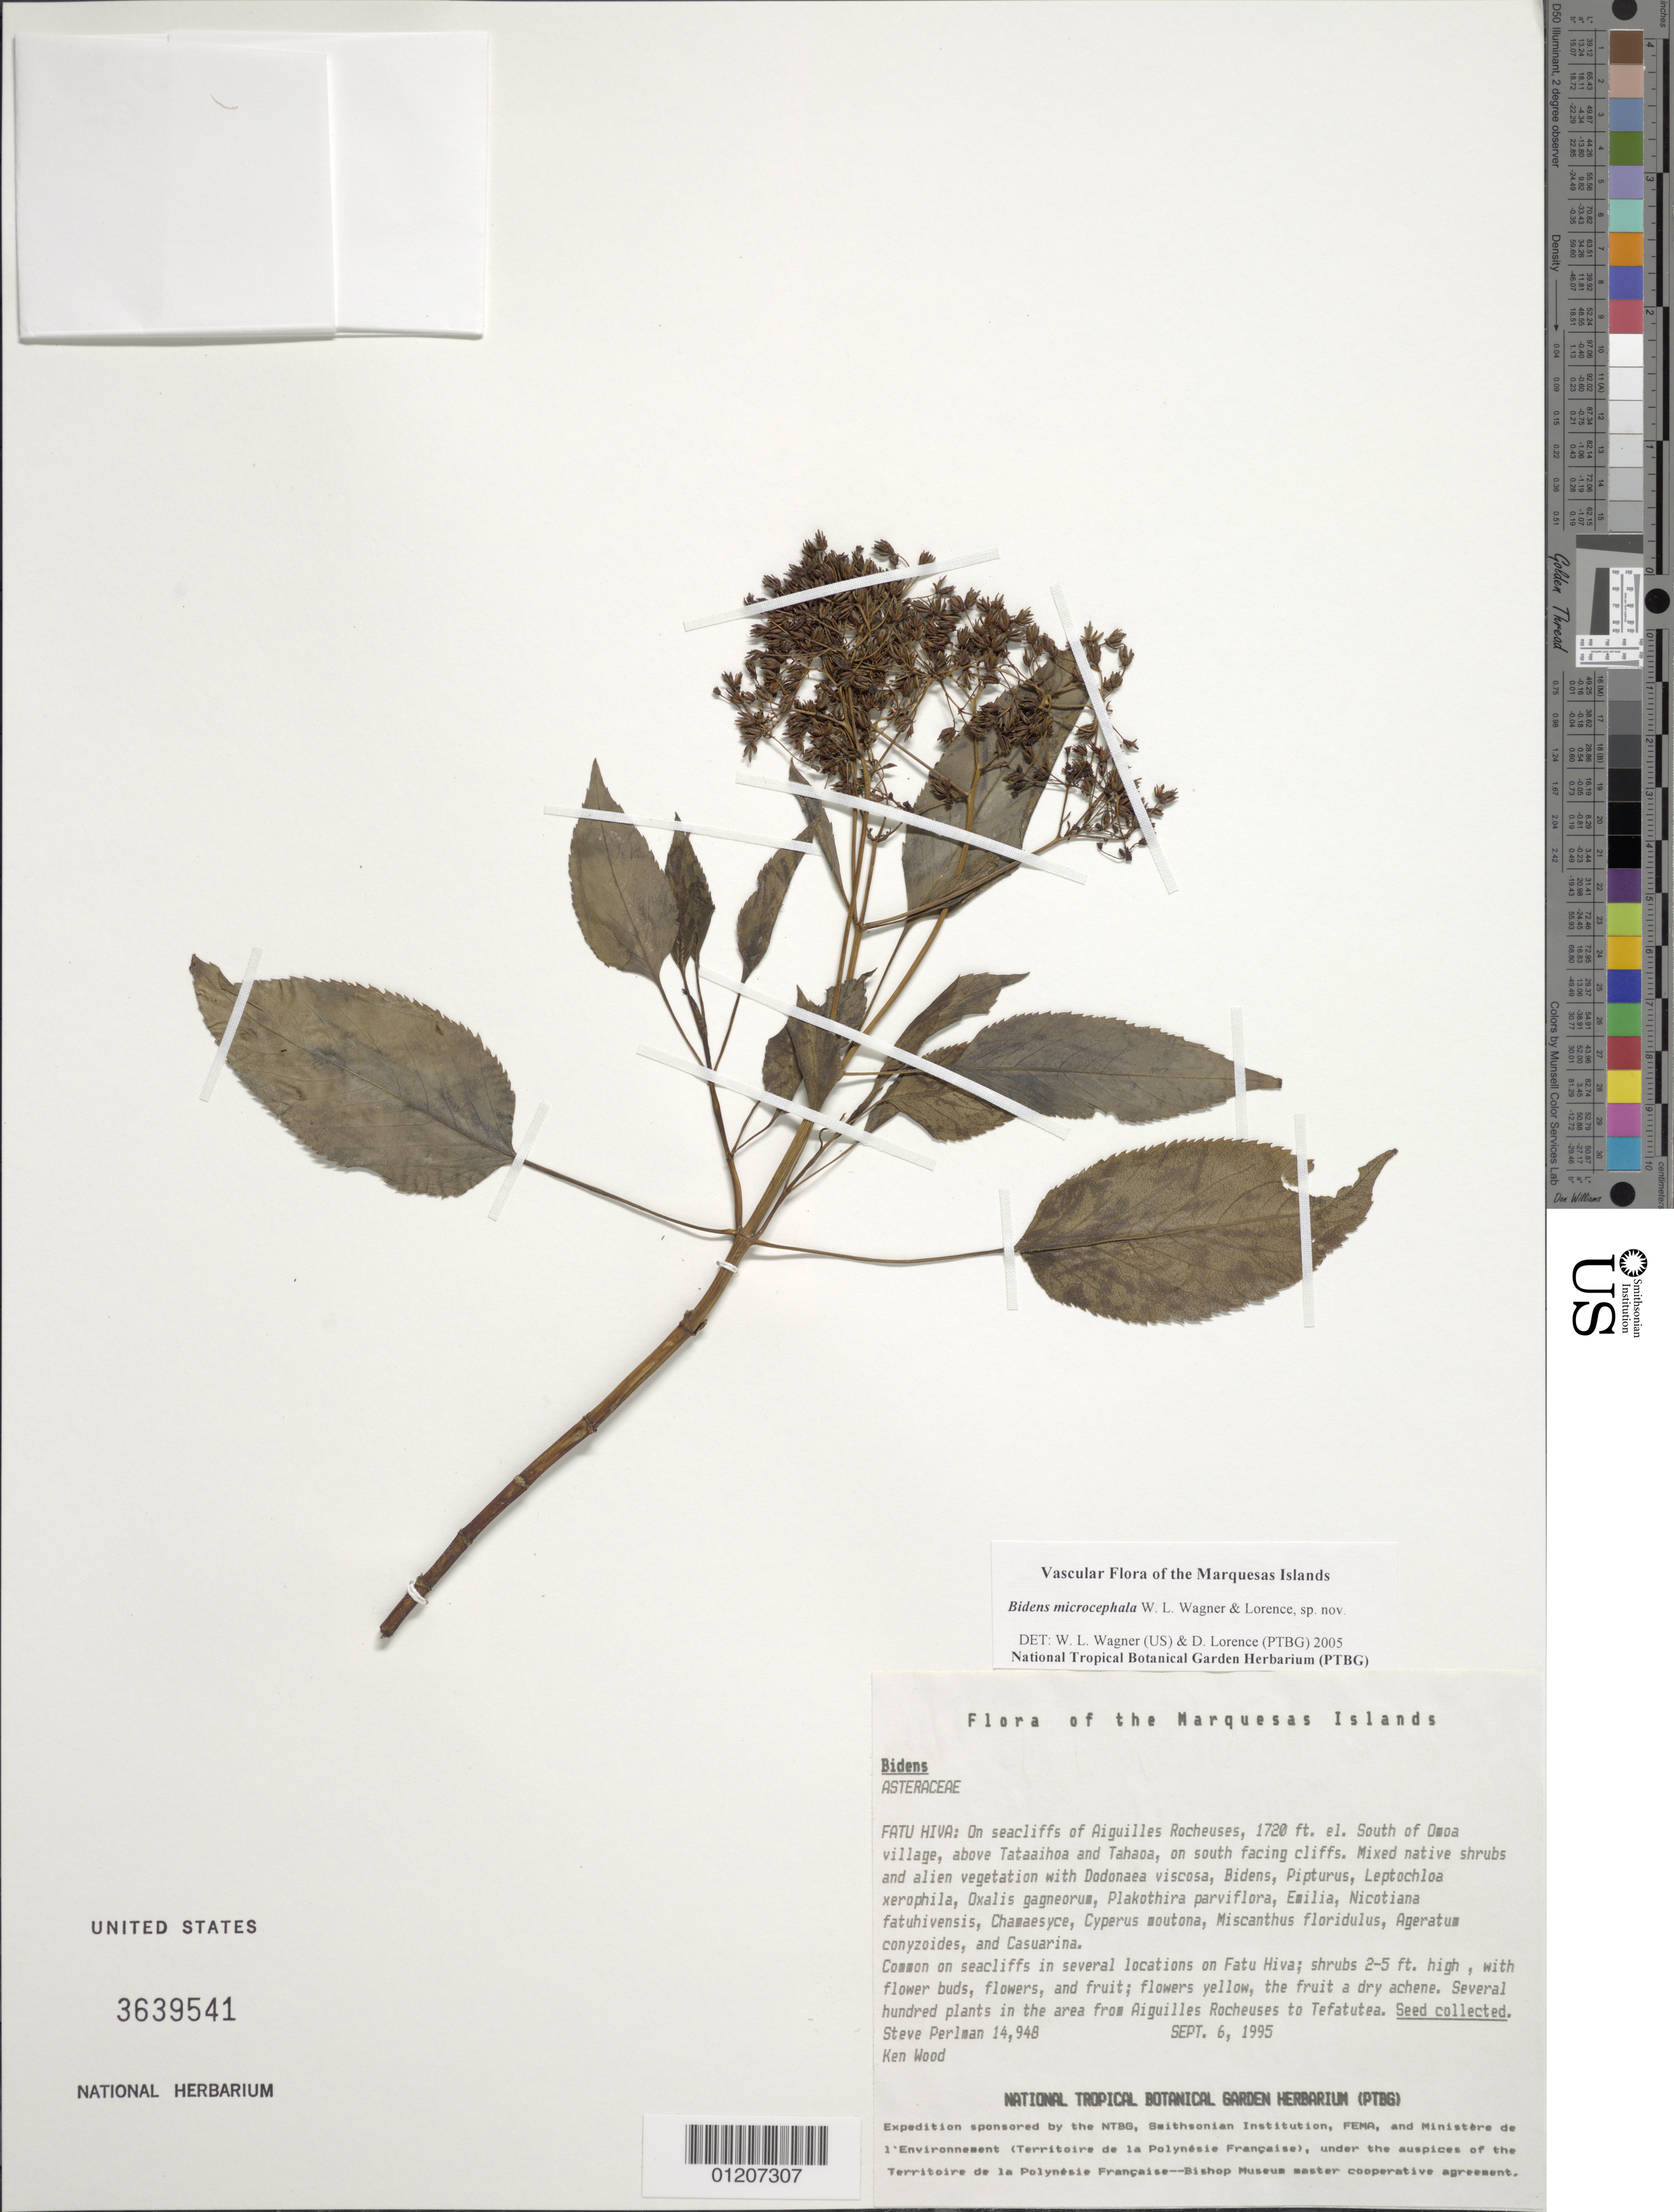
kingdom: Plantae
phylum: Tracheophyta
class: Magnoliopsida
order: Asterales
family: Asteraceae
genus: Bidens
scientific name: Bidens microcephala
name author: W.L. Wagner et al.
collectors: S. P. Perlman & K. R. Wood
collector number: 14948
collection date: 1995-09-06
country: French Polynesia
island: Fatu Hiva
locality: On seacliffs of Aiguilles Rocheuses, S of 'Omo'a village, above Tataaihoa and Tahaoa; Common on seacliffs in several locations on Fatuhiva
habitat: On S facing cliff in Mix of native shrubs and Alien vegetation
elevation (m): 524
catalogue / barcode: US 3639541